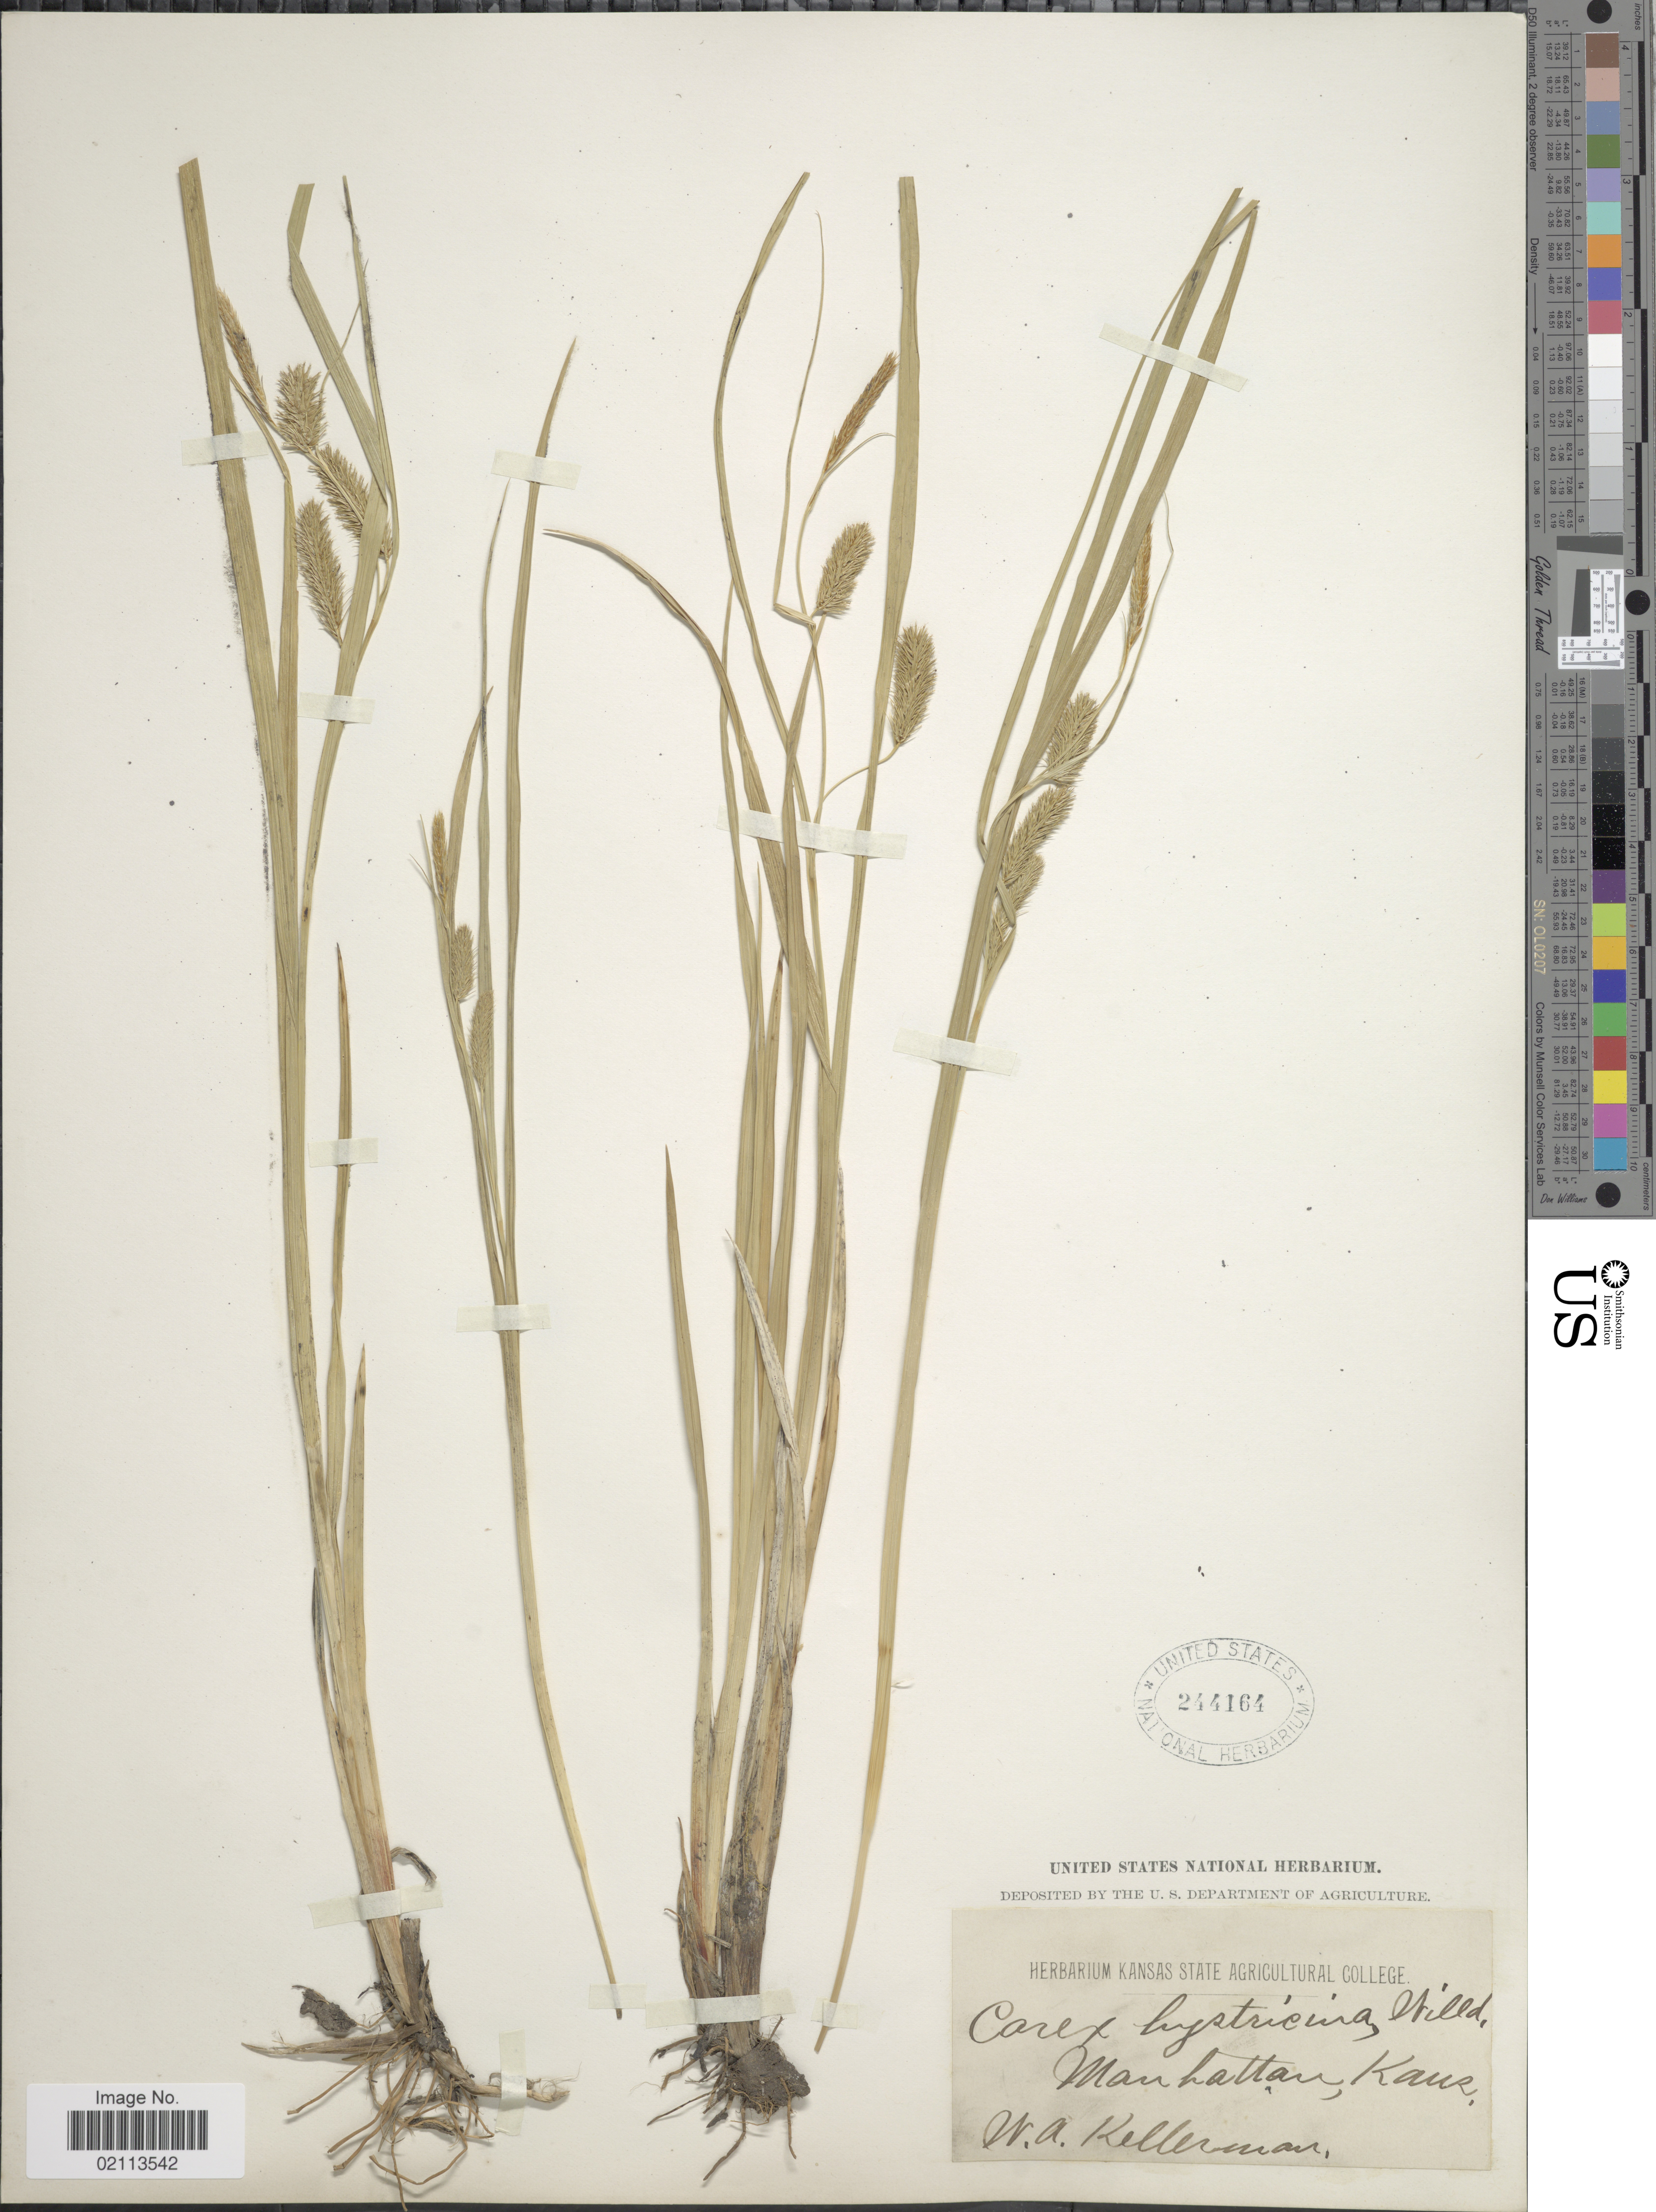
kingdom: Plantae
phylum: Tracheophyta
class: Liliopsida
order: Poales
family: Cyperaceae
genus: Carex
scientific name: Carex hystericina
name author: Muhl. ex Willd.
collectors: W. Kellerman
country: United States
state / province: Kansas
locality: Manhatten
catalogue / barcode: US 244164